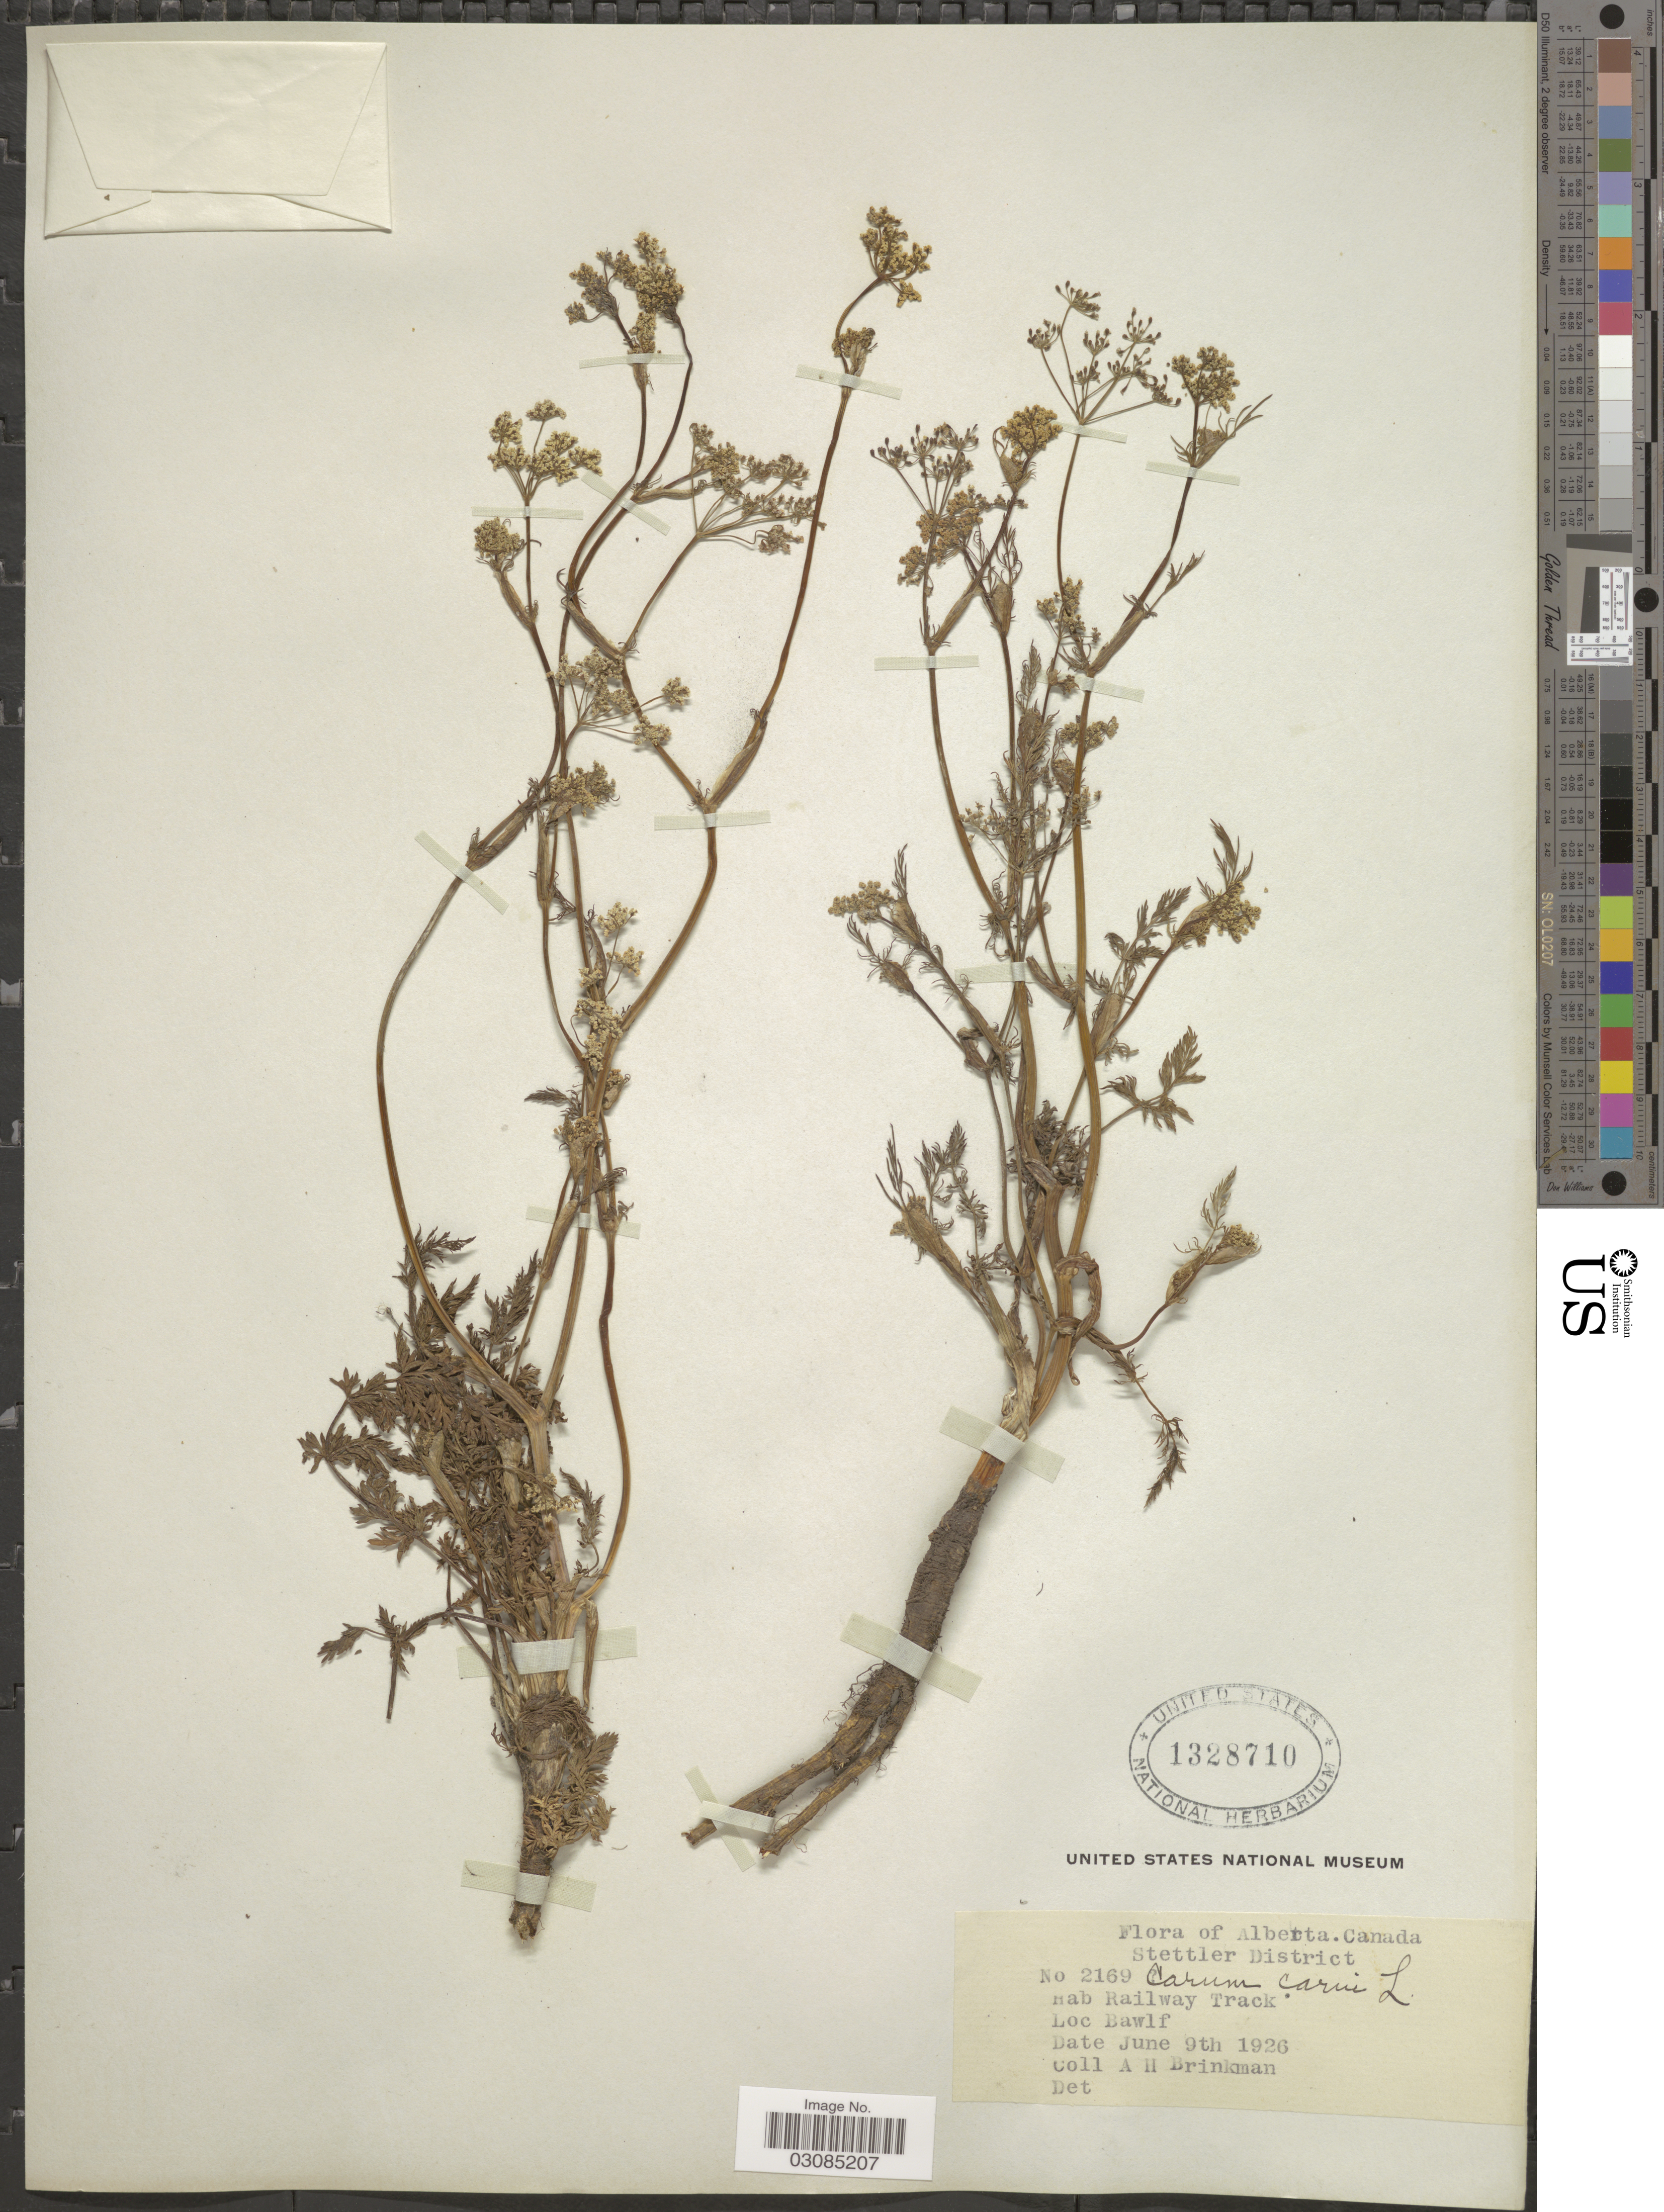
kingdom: Plantae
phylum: Tracheophyta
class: Magnoliopsida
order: Apiales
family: Apiaceae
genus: Carum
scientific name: Carum carvi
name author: L.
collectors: A. Brinkman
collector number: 2169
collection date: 1926-06-09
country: Canada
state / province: Alberta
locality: Stettler District. Railway Track. Bawlf.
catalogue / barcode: US 1328710